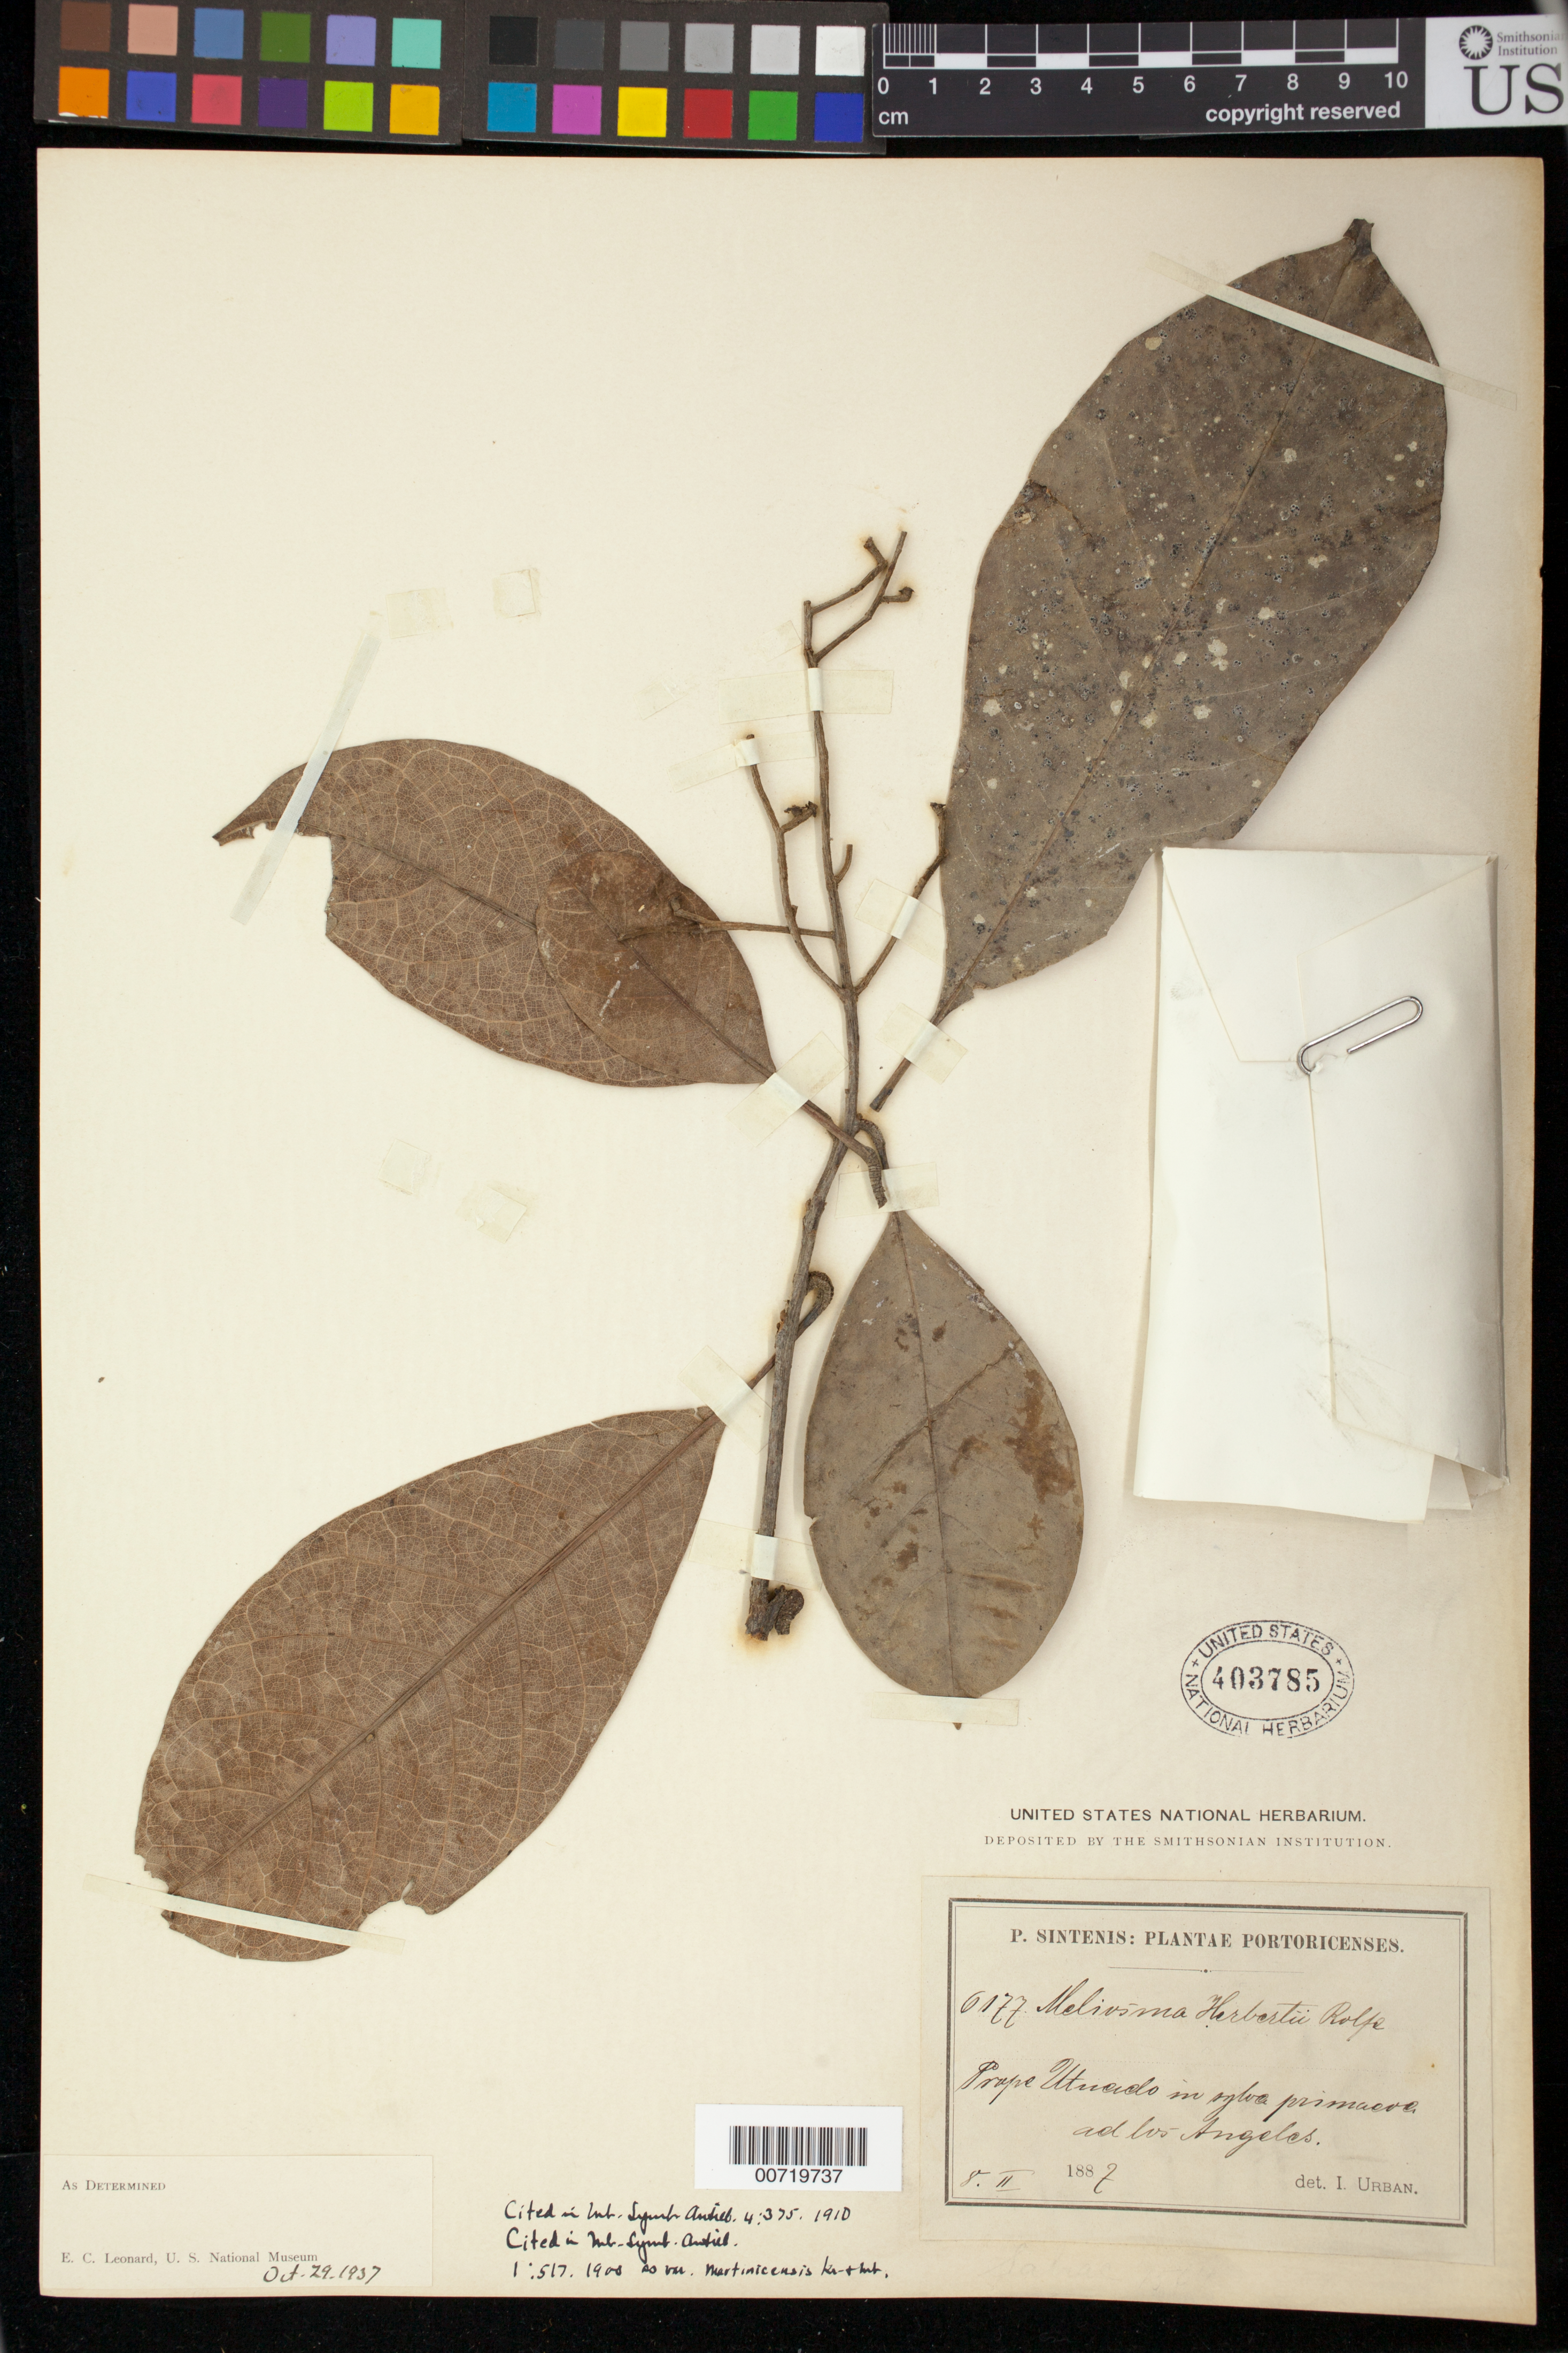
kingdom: Plantae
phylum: Tracheophyta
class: Magnoliopsida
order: Proteales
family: Sabiaceae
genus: Atelandra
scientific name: Atelandra laurina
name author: Bello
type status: Isoneotype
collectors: P. Sintenis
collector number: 6177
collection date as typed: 08 Feb 1887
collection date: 1887-02-08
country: Puerto Rico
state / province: Utuado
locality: Prope Utuado in sylva primaevae ad los Angeles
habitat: In sylva primaeva ad los Angeles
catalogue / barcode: US 403785